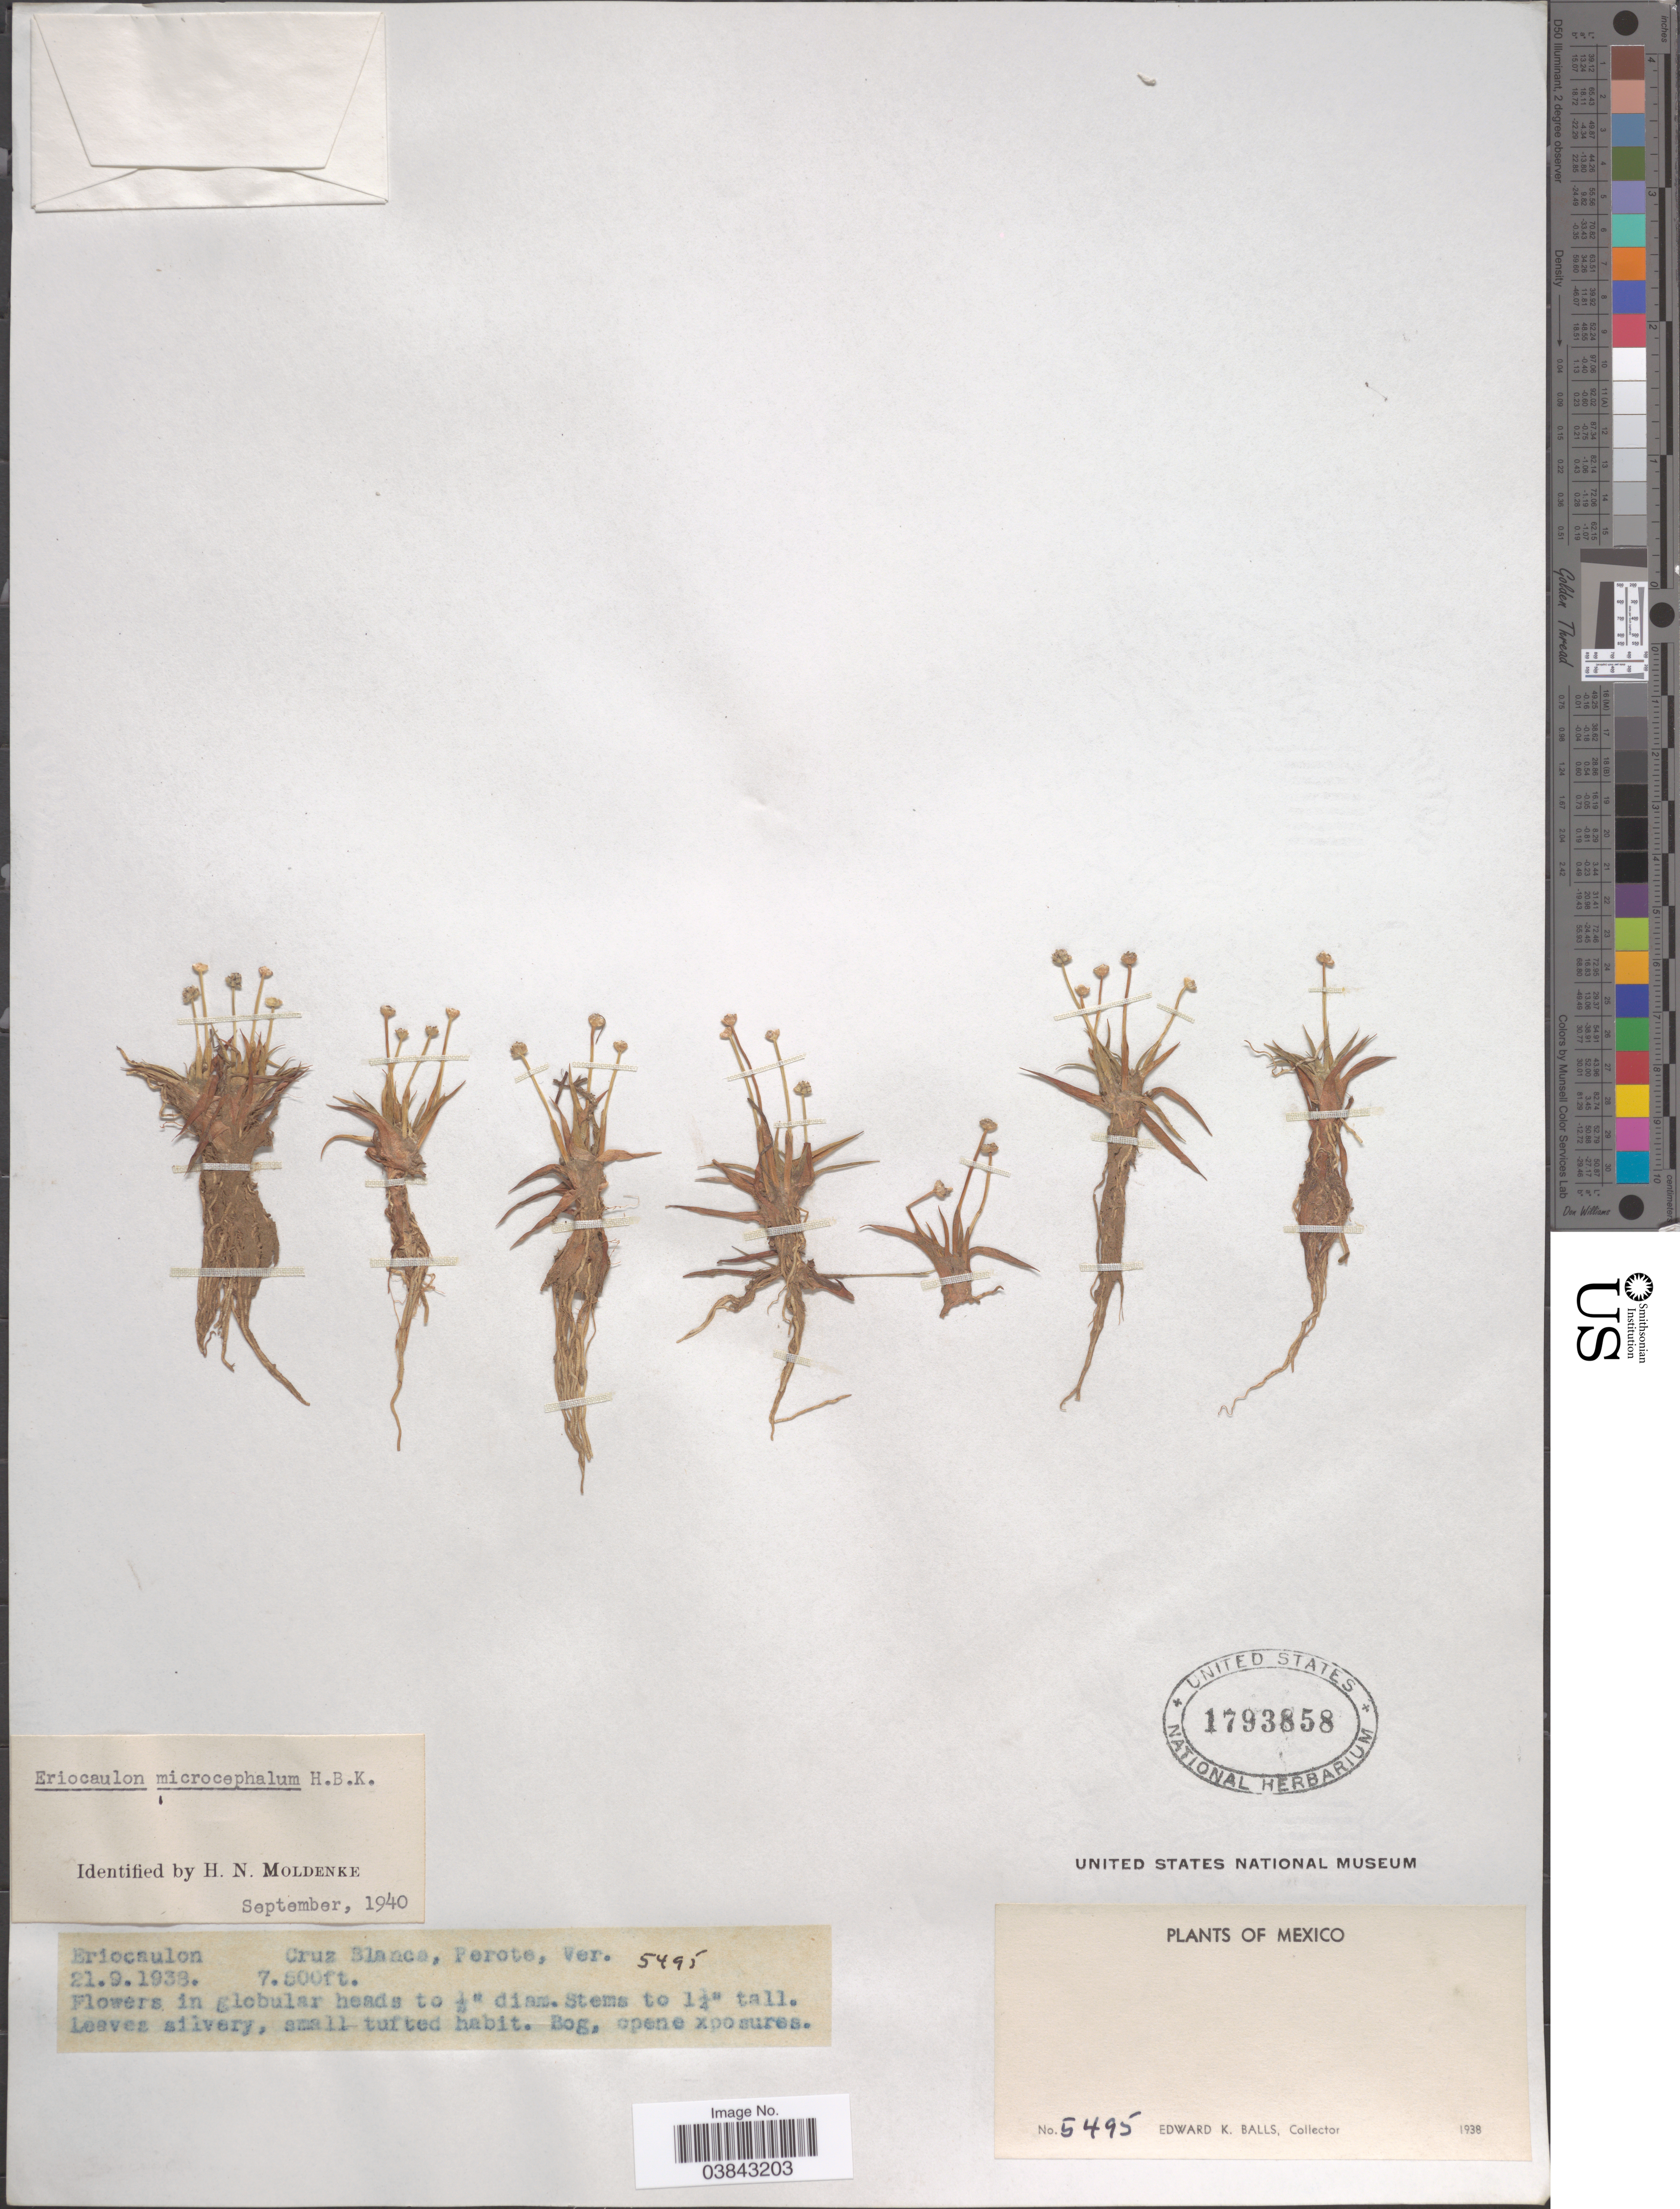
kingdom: Plantae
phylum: Tracheophyta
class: Liliopsida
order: Poales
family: Eriocaulaceae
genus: Eriocaulon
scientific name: Eriocaulon microcephalum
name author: Kunth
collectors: E. K. Balls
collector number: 5495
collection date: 1938-09-21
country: Mexico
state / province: Veracruz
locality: Cruz Blanca, Perote, Ver.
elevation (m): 2286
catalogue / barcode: US 1793858